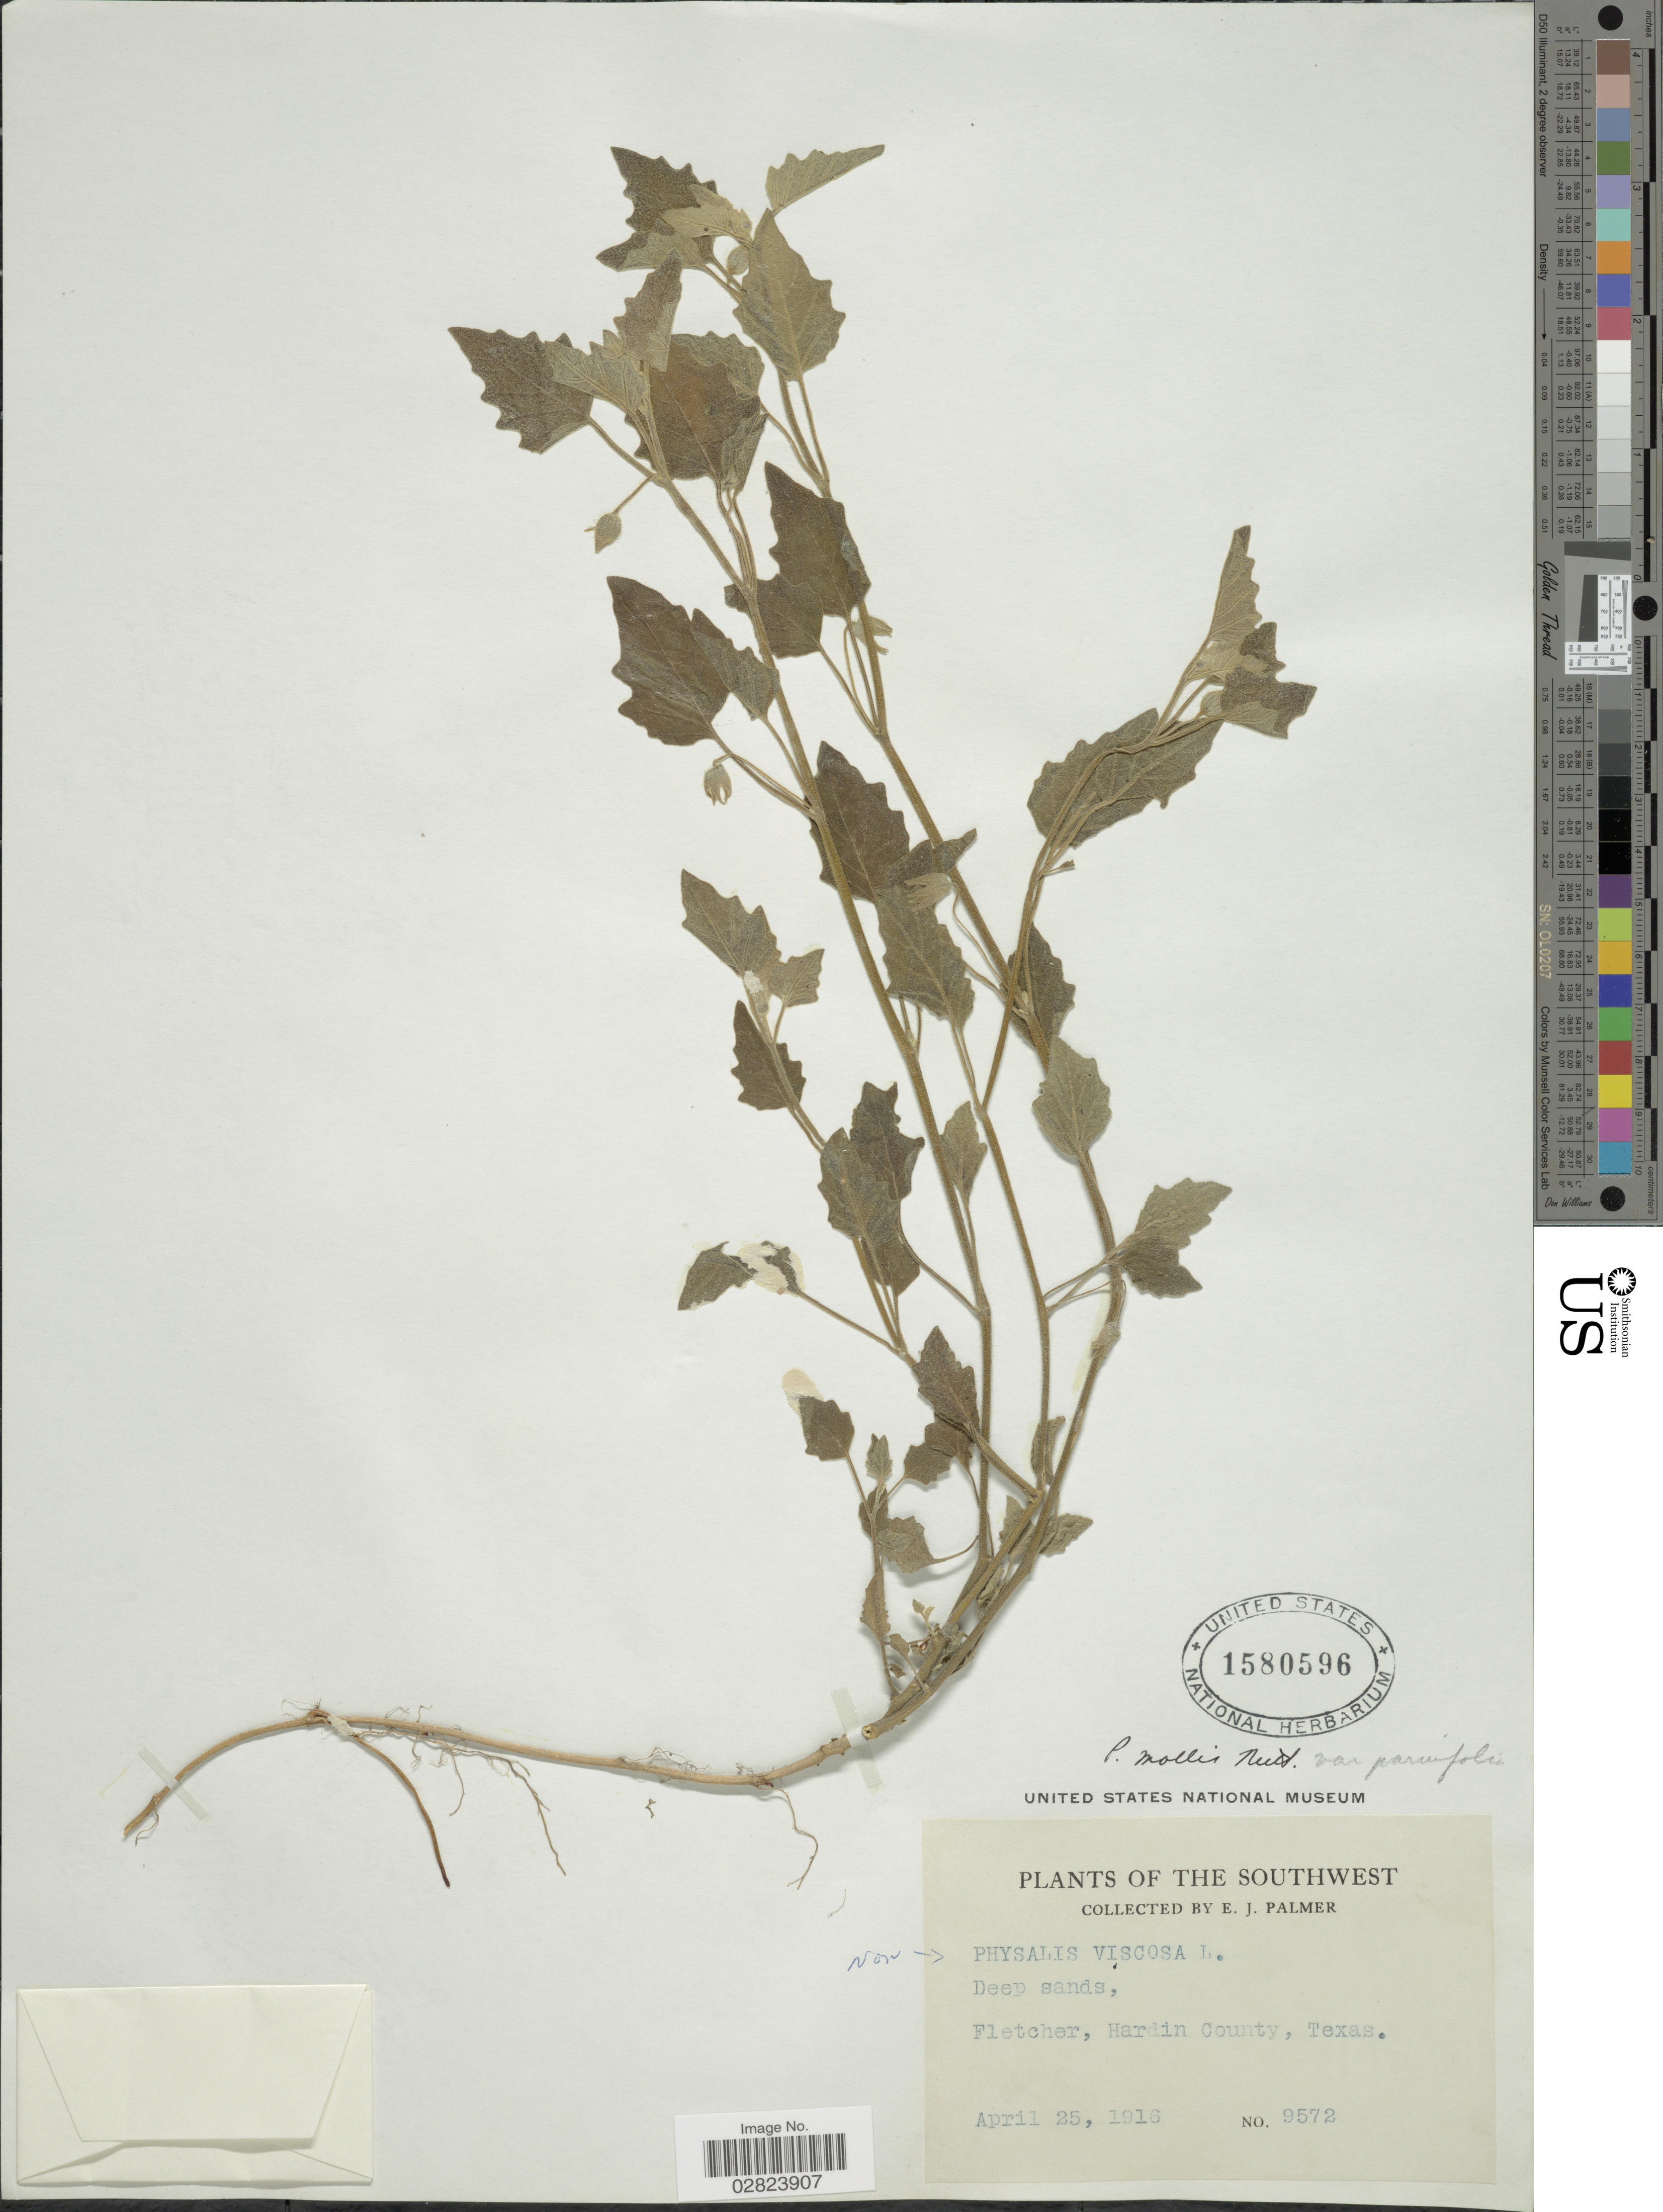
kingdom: Plantae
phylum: Tracheophyta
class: Magnoliopsida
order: Solanales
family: Solanaceae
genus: Physalis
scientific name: Physalis mollis var. parvifolia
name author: Rydb.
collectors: E. J. Palmer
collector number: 9572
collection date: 1916-04-25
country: United States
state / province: Texas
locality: The Southwest. Fletcher, Hardin County.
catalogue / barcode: US 1580596